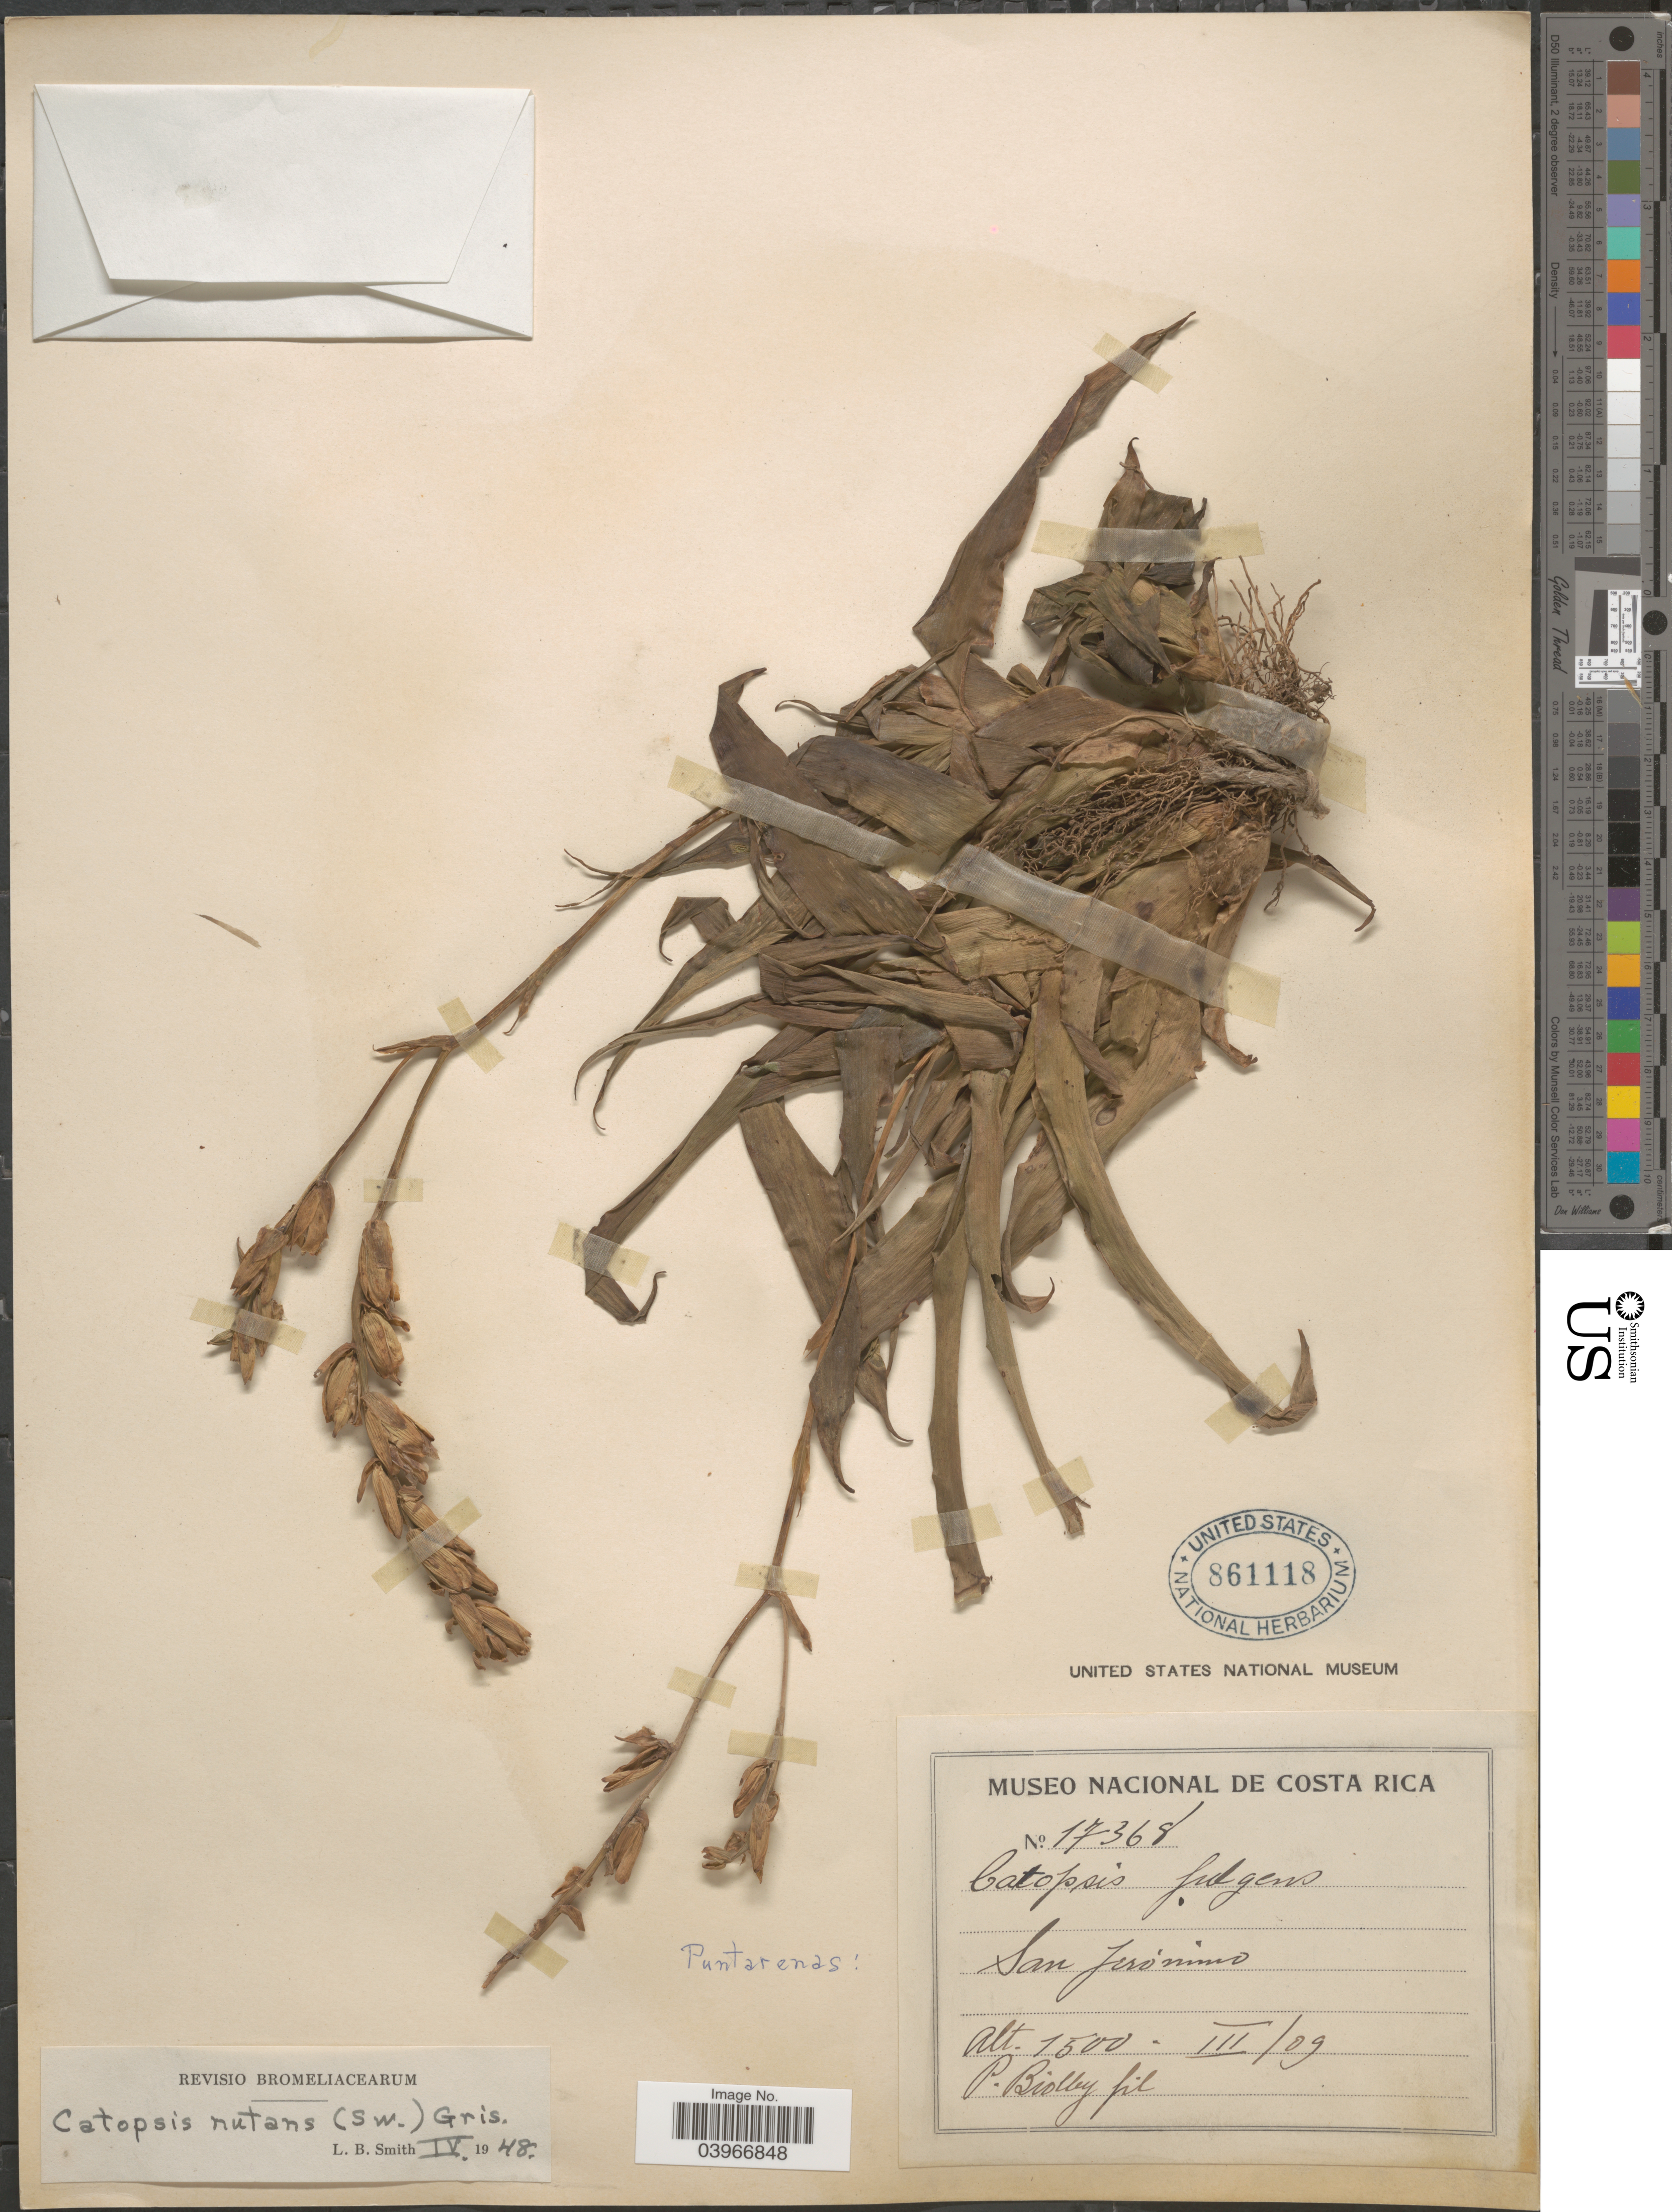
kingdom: Plantae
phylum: Tracheophyta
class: Liliopsida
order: Poales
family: Bromeliaceae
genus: Catopsis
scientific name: Catopsis nutans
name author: (Sw.) Griseb.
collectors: P. Biolley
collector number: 17368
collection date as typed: Transcribed d/m/y: /3/9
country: Costa Rica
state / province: Puntarenas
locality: San Jeronimo.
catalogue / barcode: US 861118